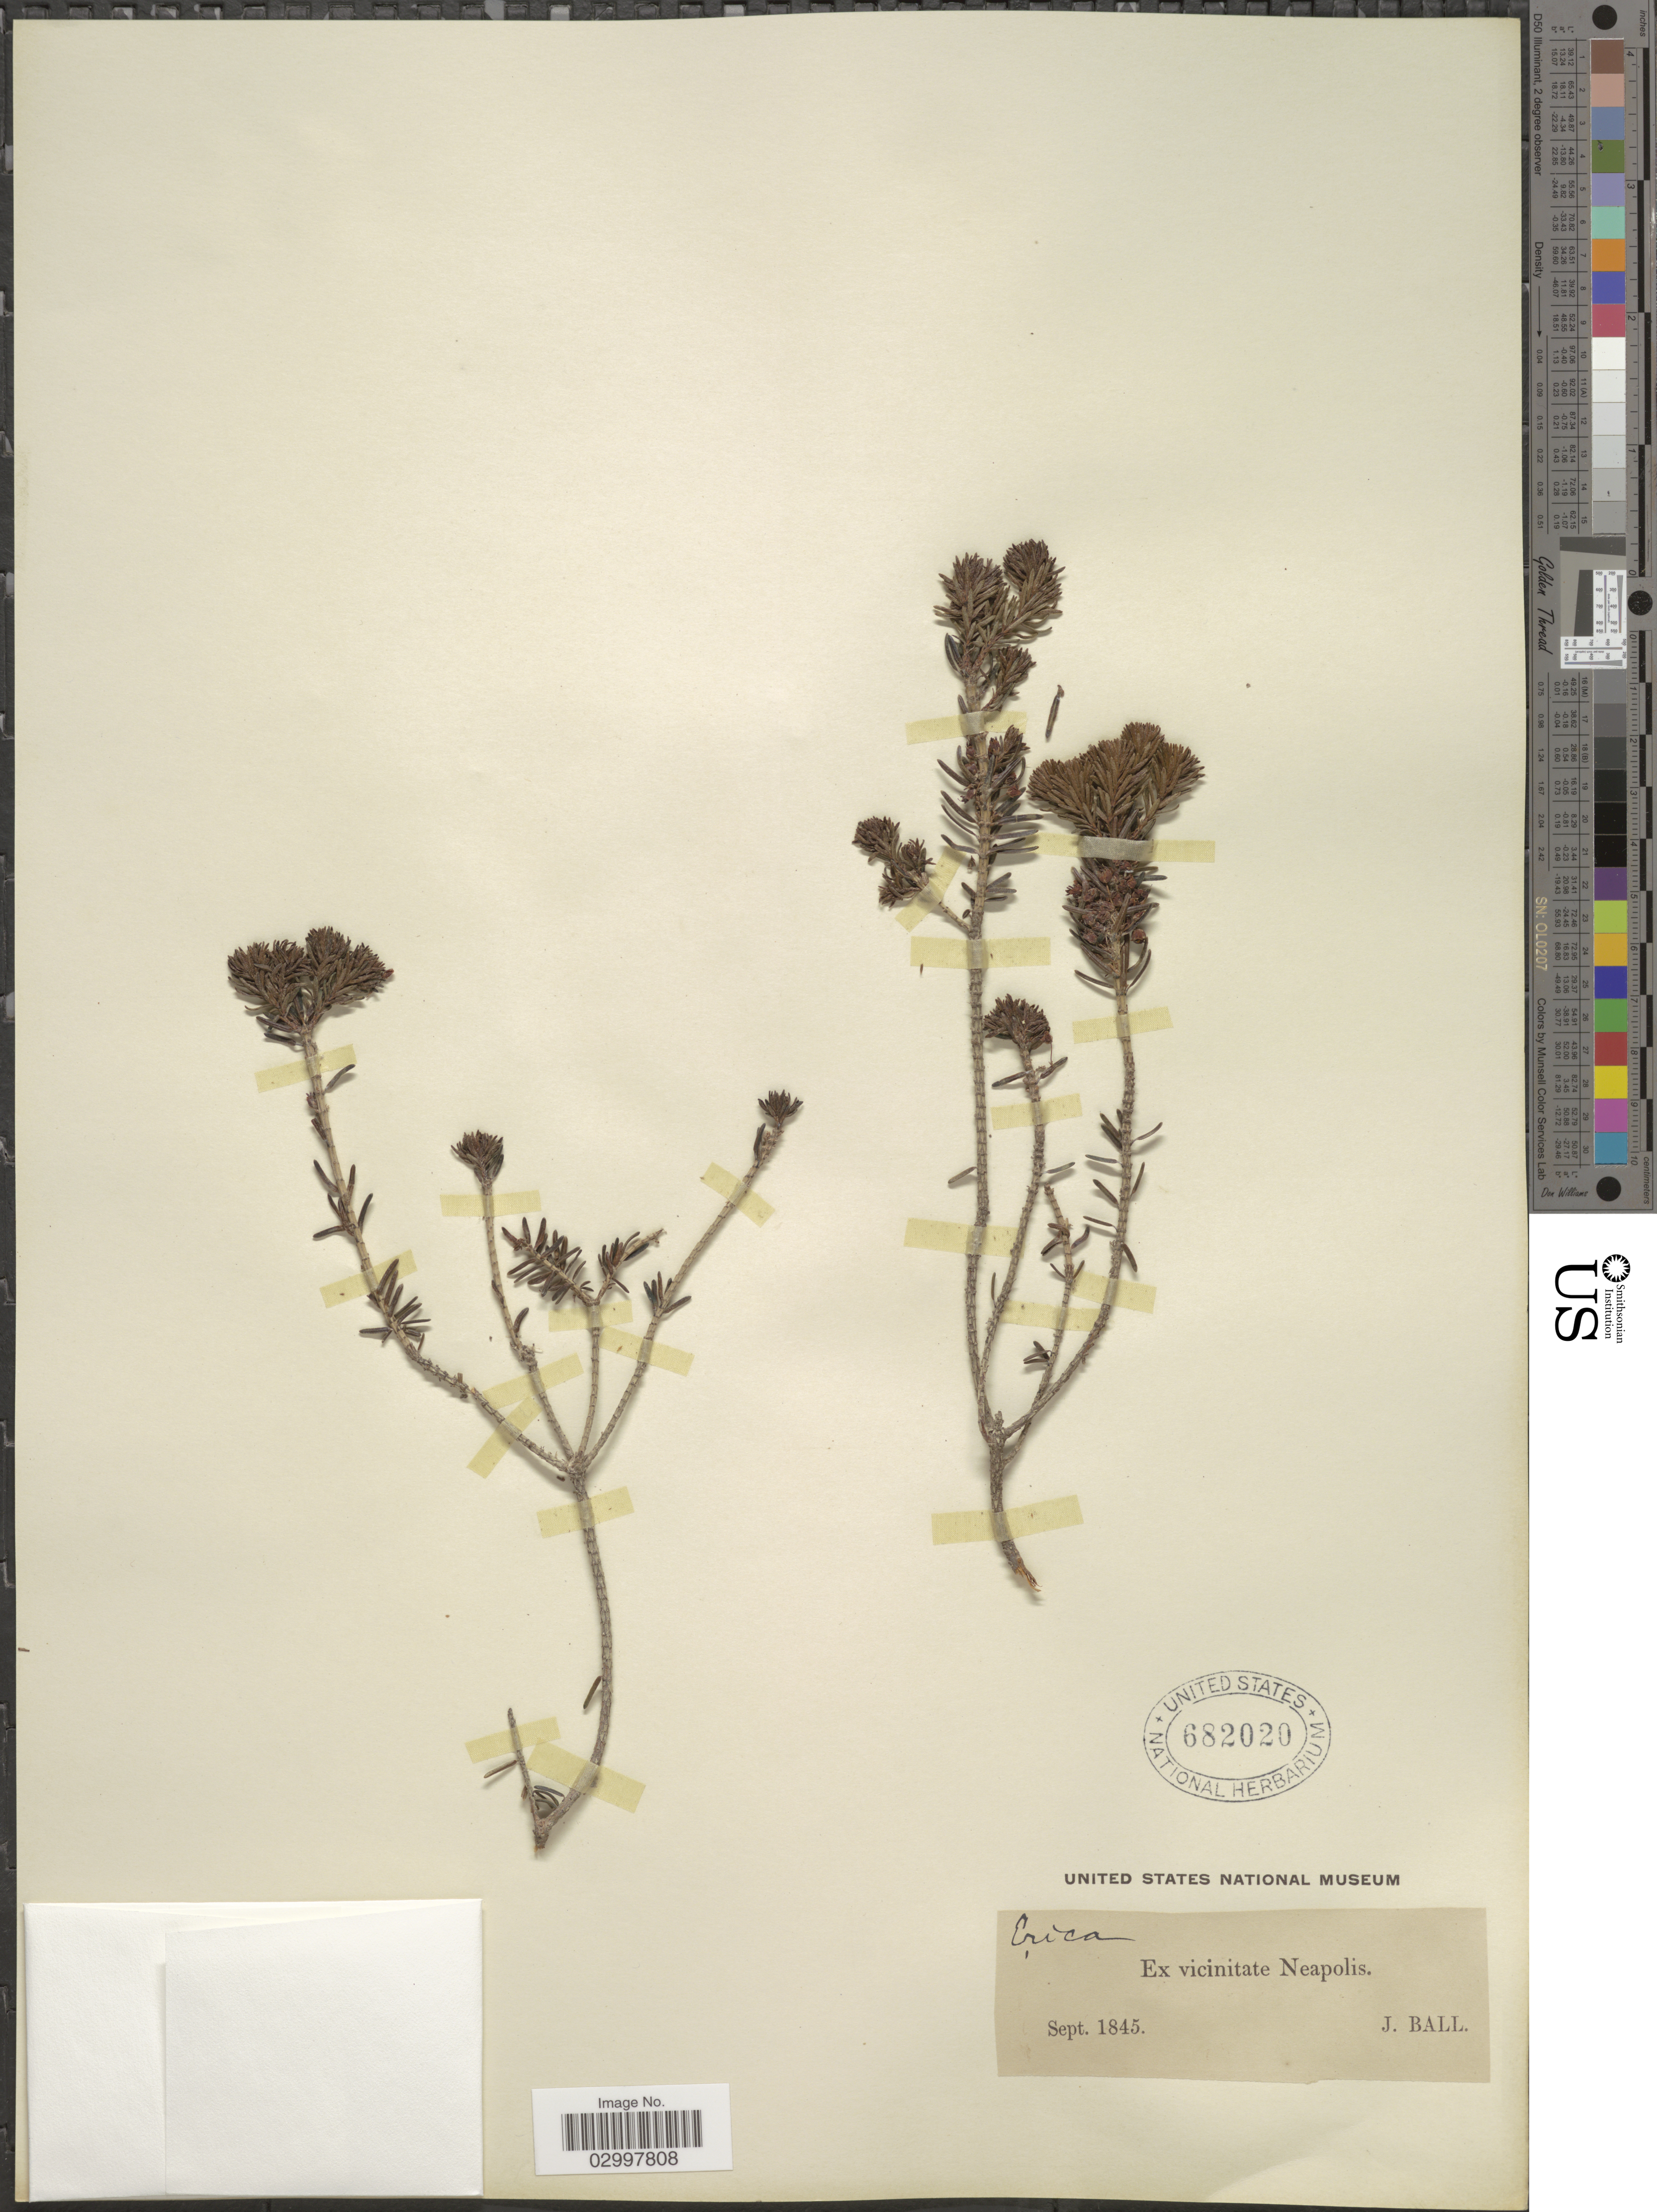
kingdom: Plantae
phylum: Tracheophyta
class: Magnoliopsida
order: Ericales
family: Ericaceae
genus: Erica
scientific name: Erica sp.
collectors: J. Ball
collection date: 1845-09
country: Italy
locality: Ex vicinitate Neapolis.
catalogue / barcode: US 682020